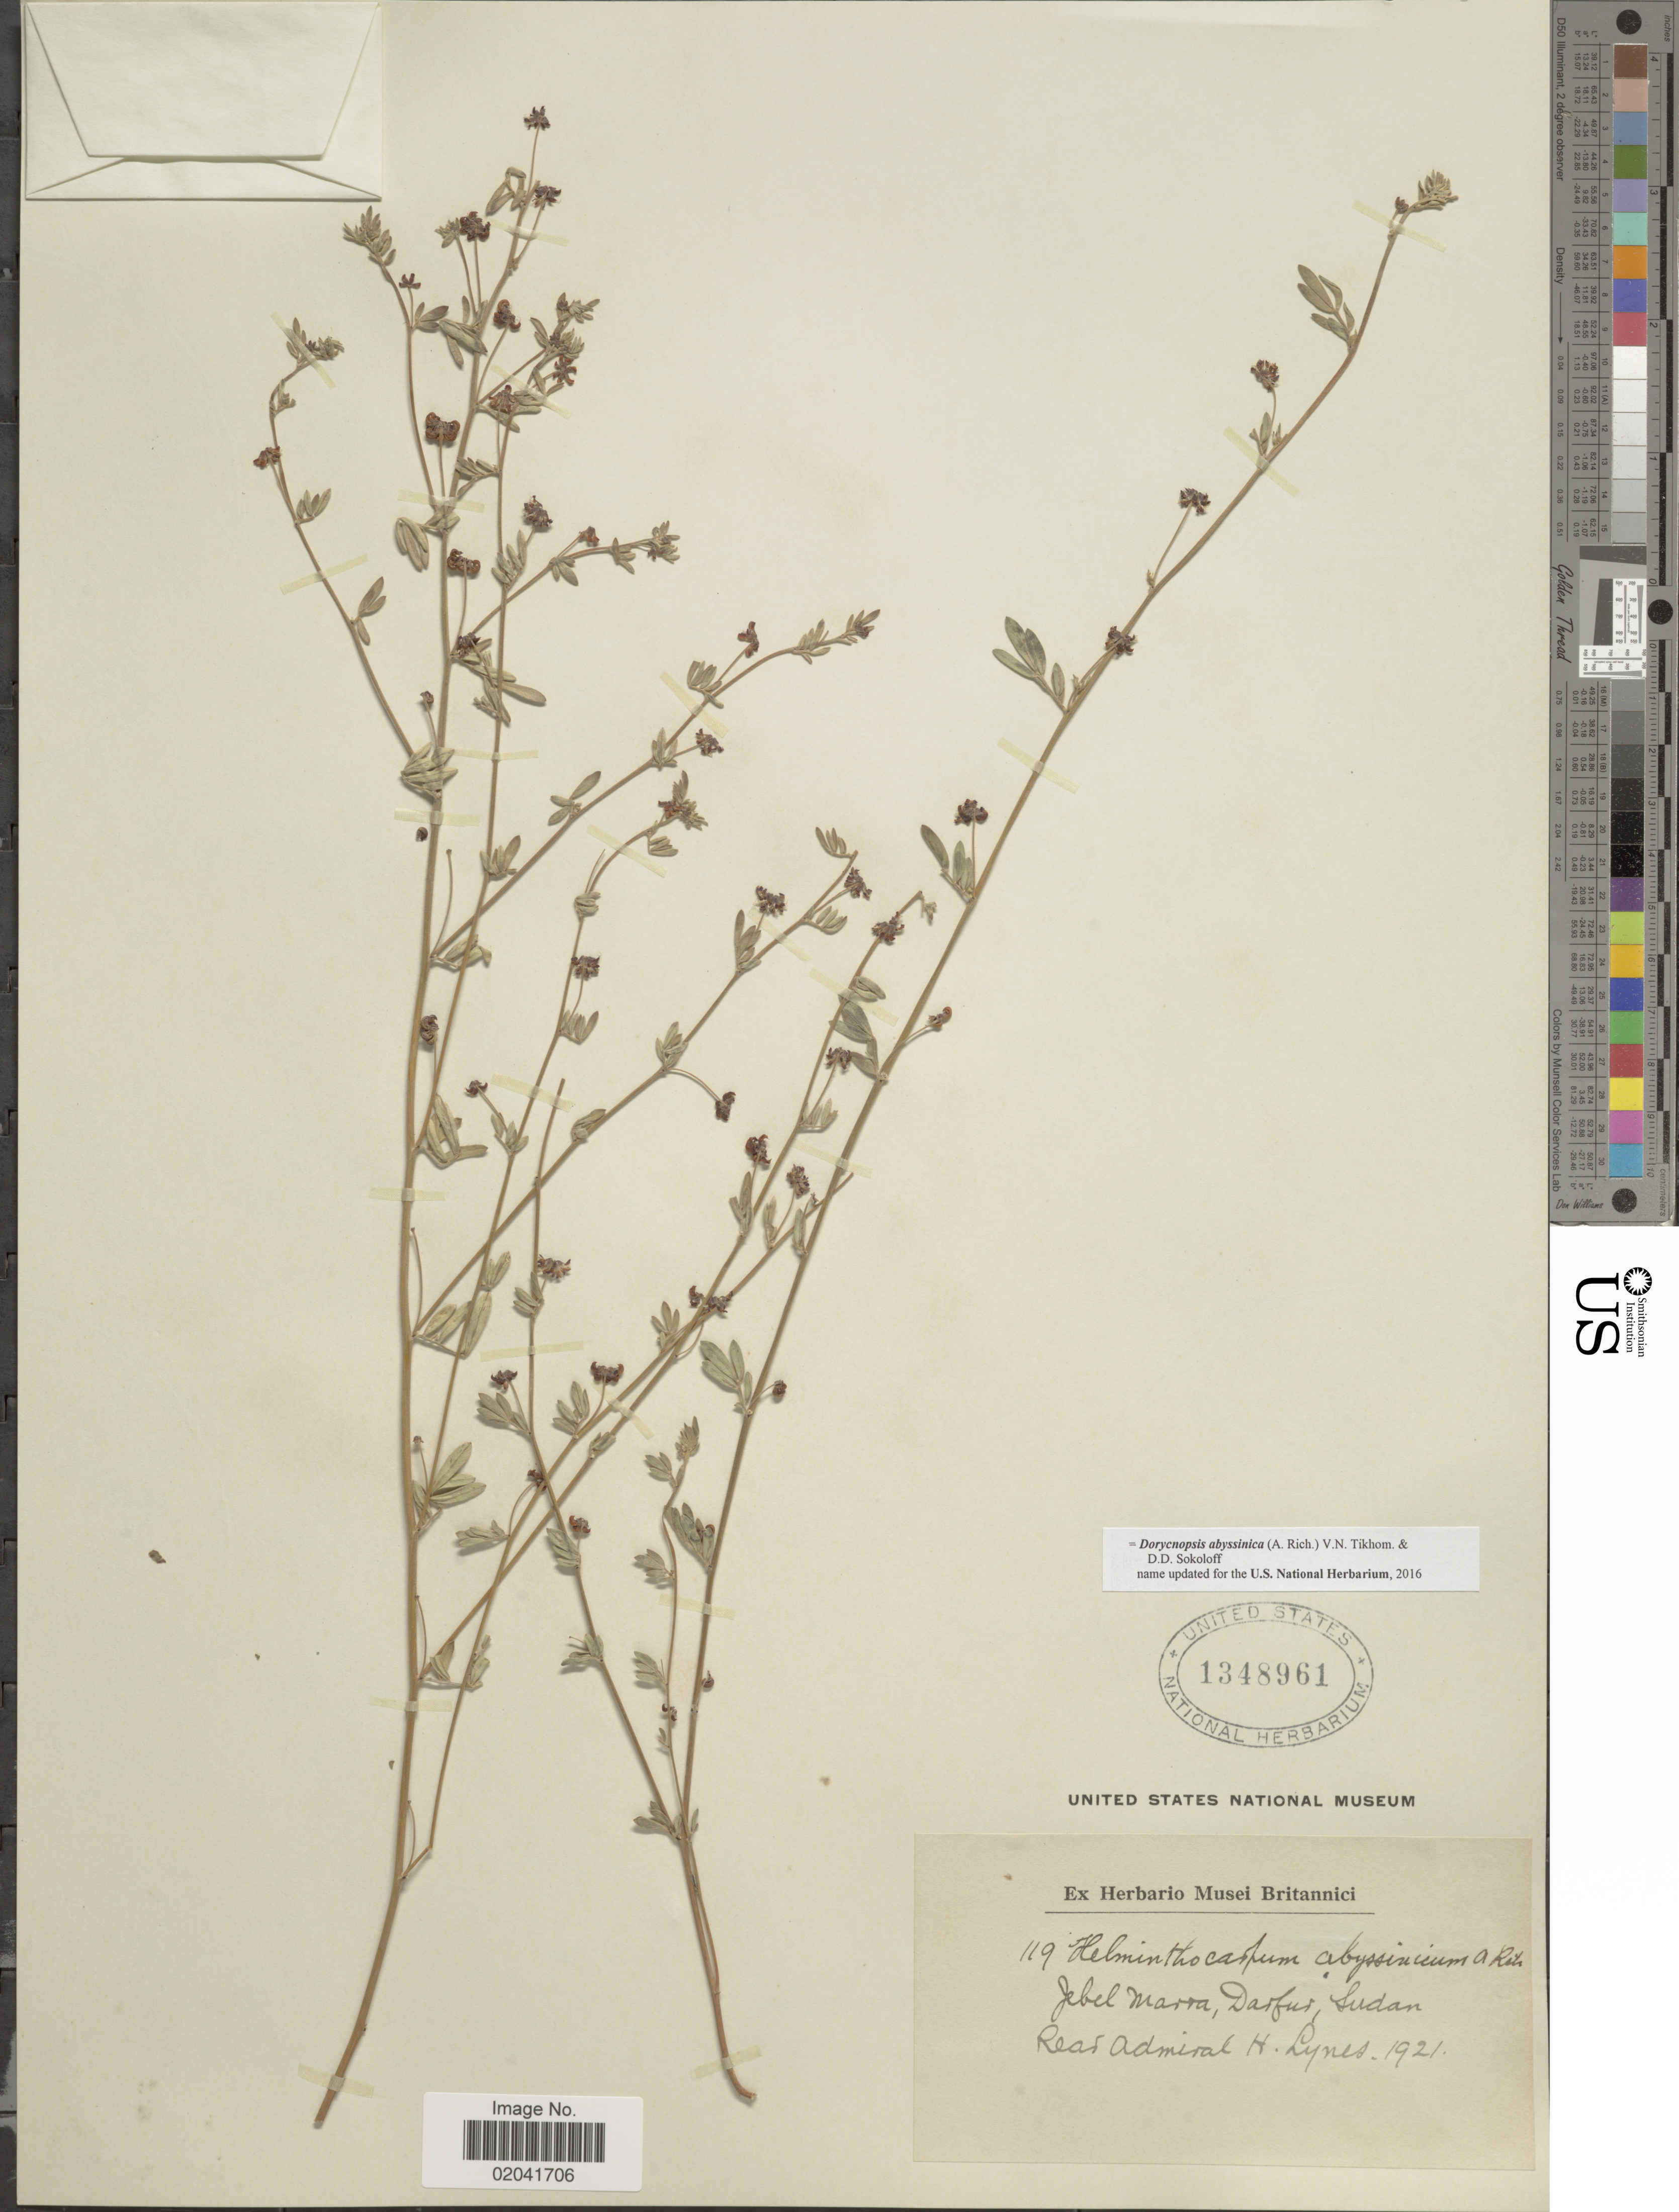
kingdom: Plantae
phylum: Tracheophyta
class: Magnoliopsida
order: Fabales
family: Fabaceae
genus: Dorycnopsis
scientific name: Dorycnopsis abyssinica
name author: (A. Rich.) V.N.Tikhom. & D.D.Sok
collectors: H. Lynes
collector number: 119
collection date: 1921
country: Sudan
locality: Jebel Marra, Darfur, Sudan.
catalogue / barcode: US 1348961